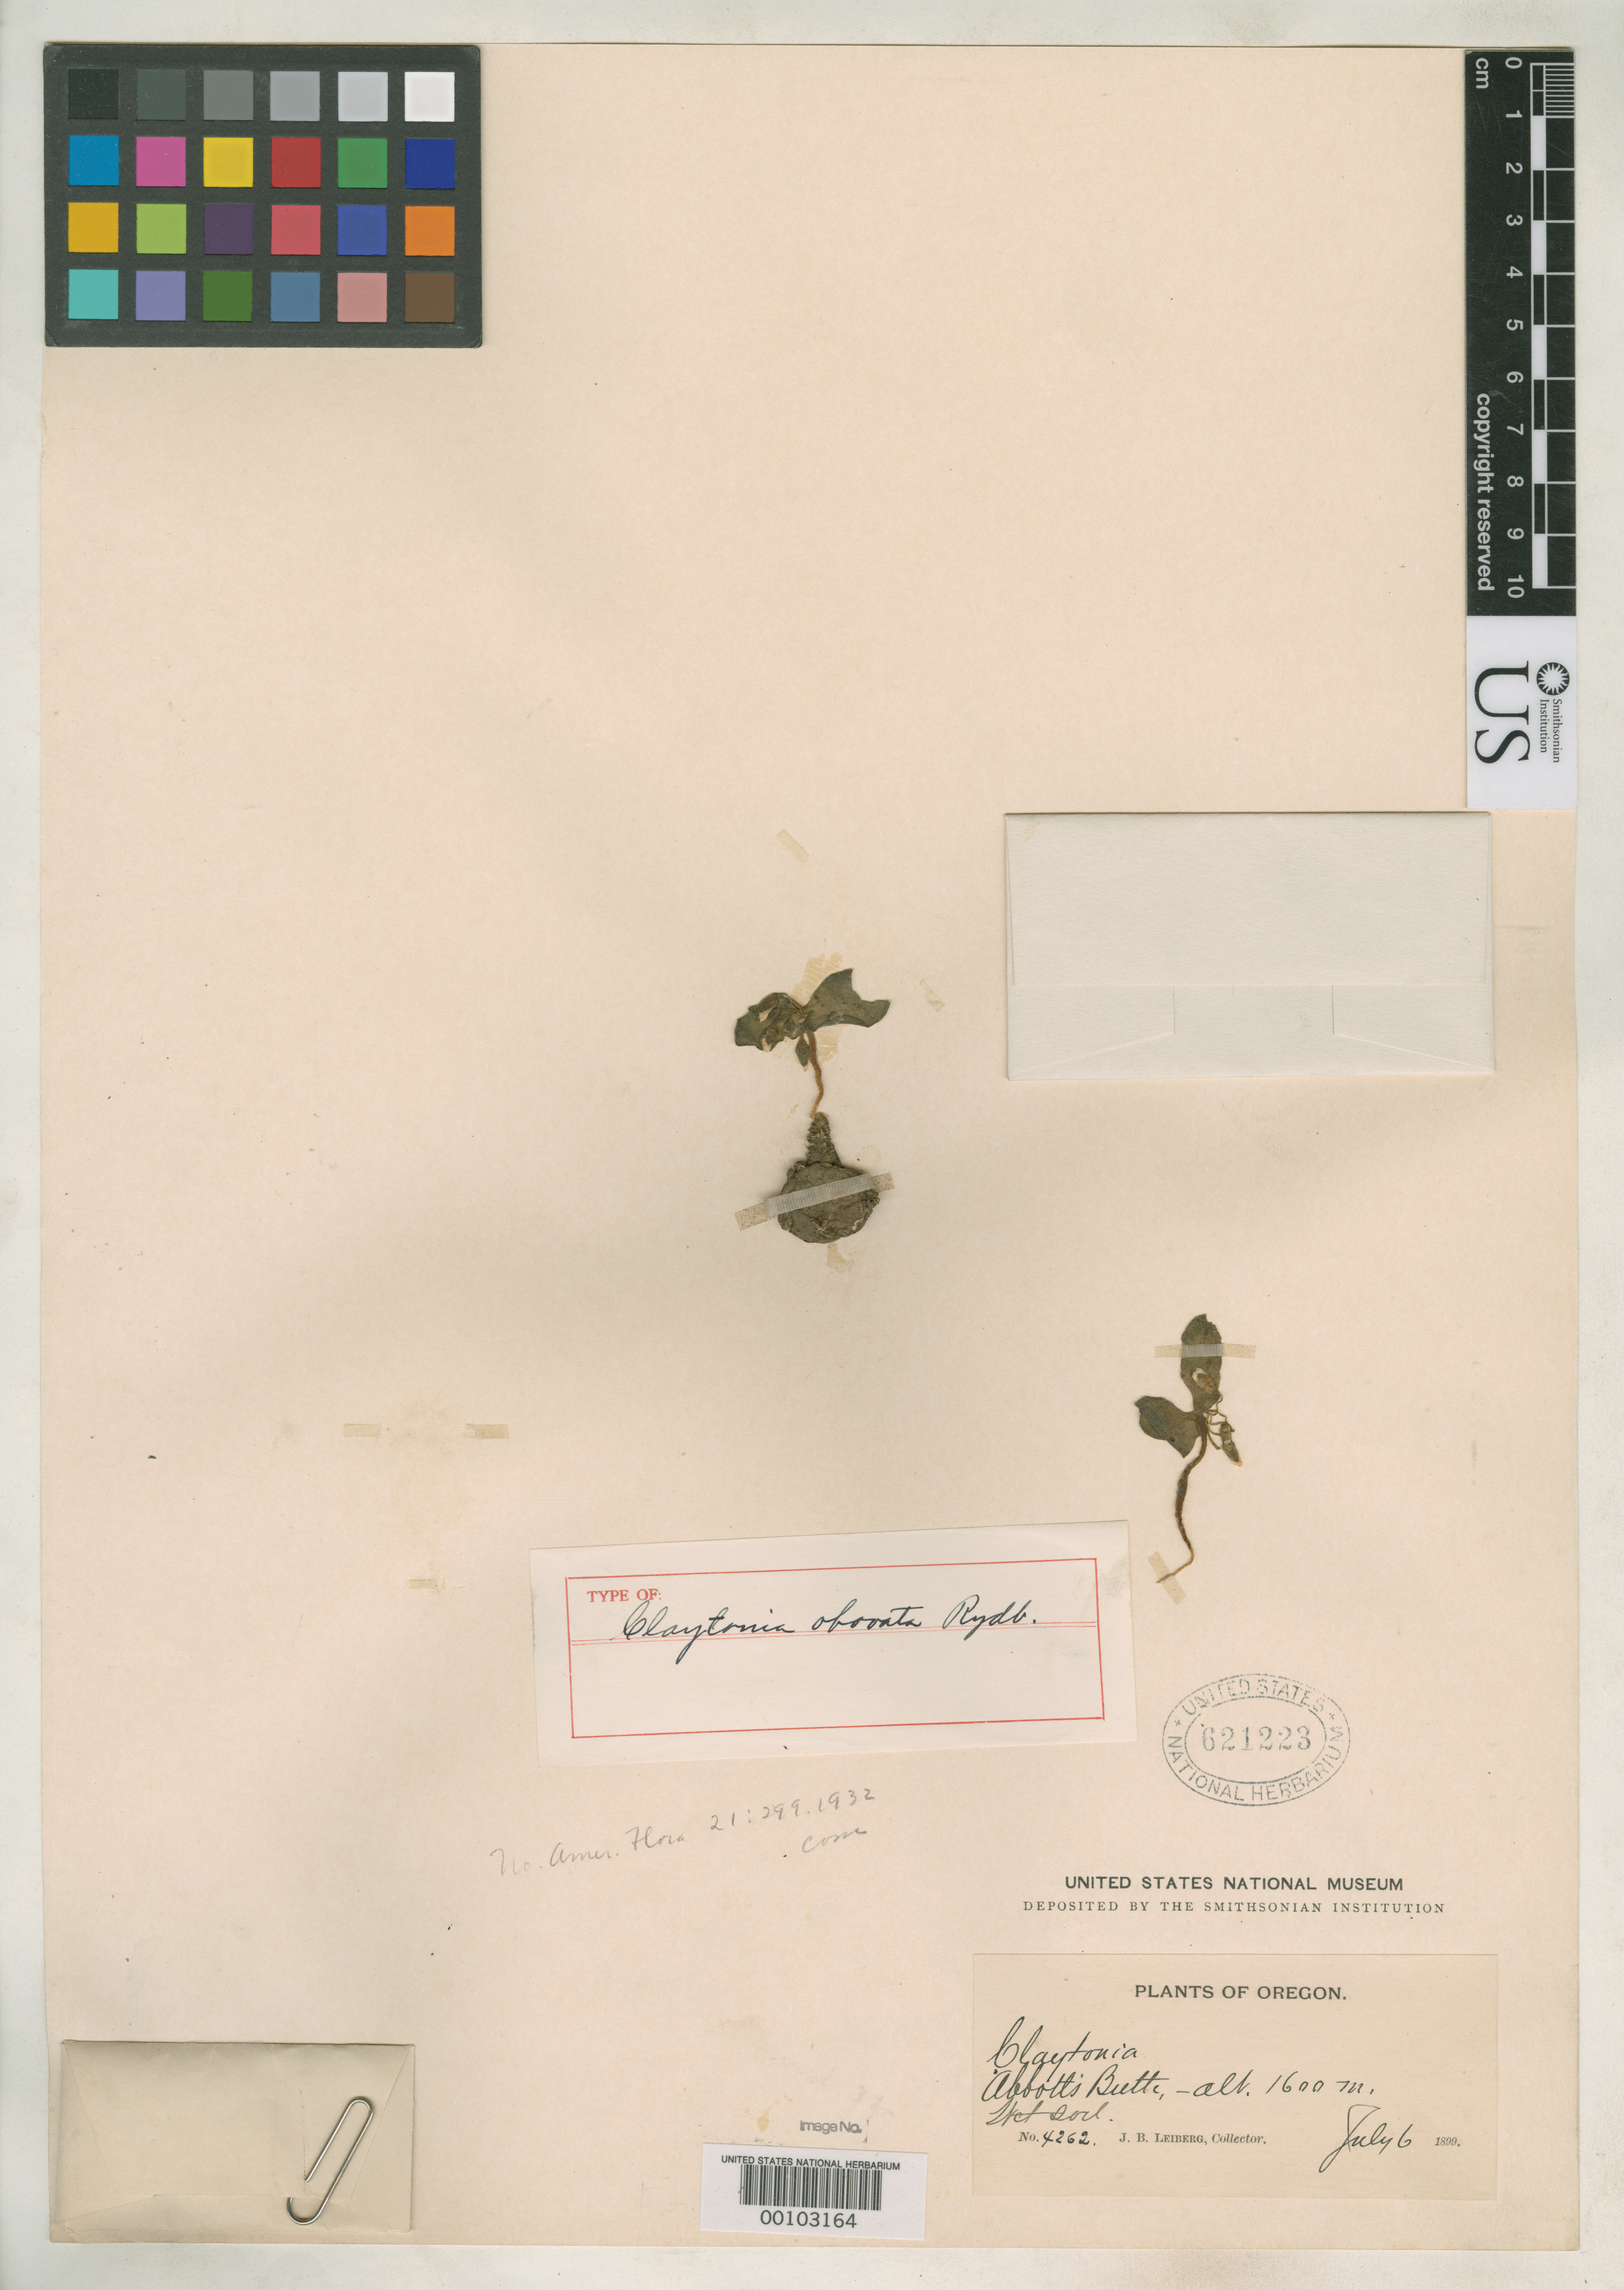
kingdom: Plantae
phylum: Tracheophyta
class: Magnoliopsida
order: Caryophyllales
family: Montiaceae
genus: Claytonia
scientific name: Claytonia obovata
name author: Rydb.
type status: Holotype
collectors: J. Leiberg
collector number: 4262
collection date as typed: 06 Jul 1890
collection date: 1890-07-06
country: United States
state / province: Oregon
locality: Abbot's Butte.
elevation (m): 1600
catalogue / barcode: US 621223